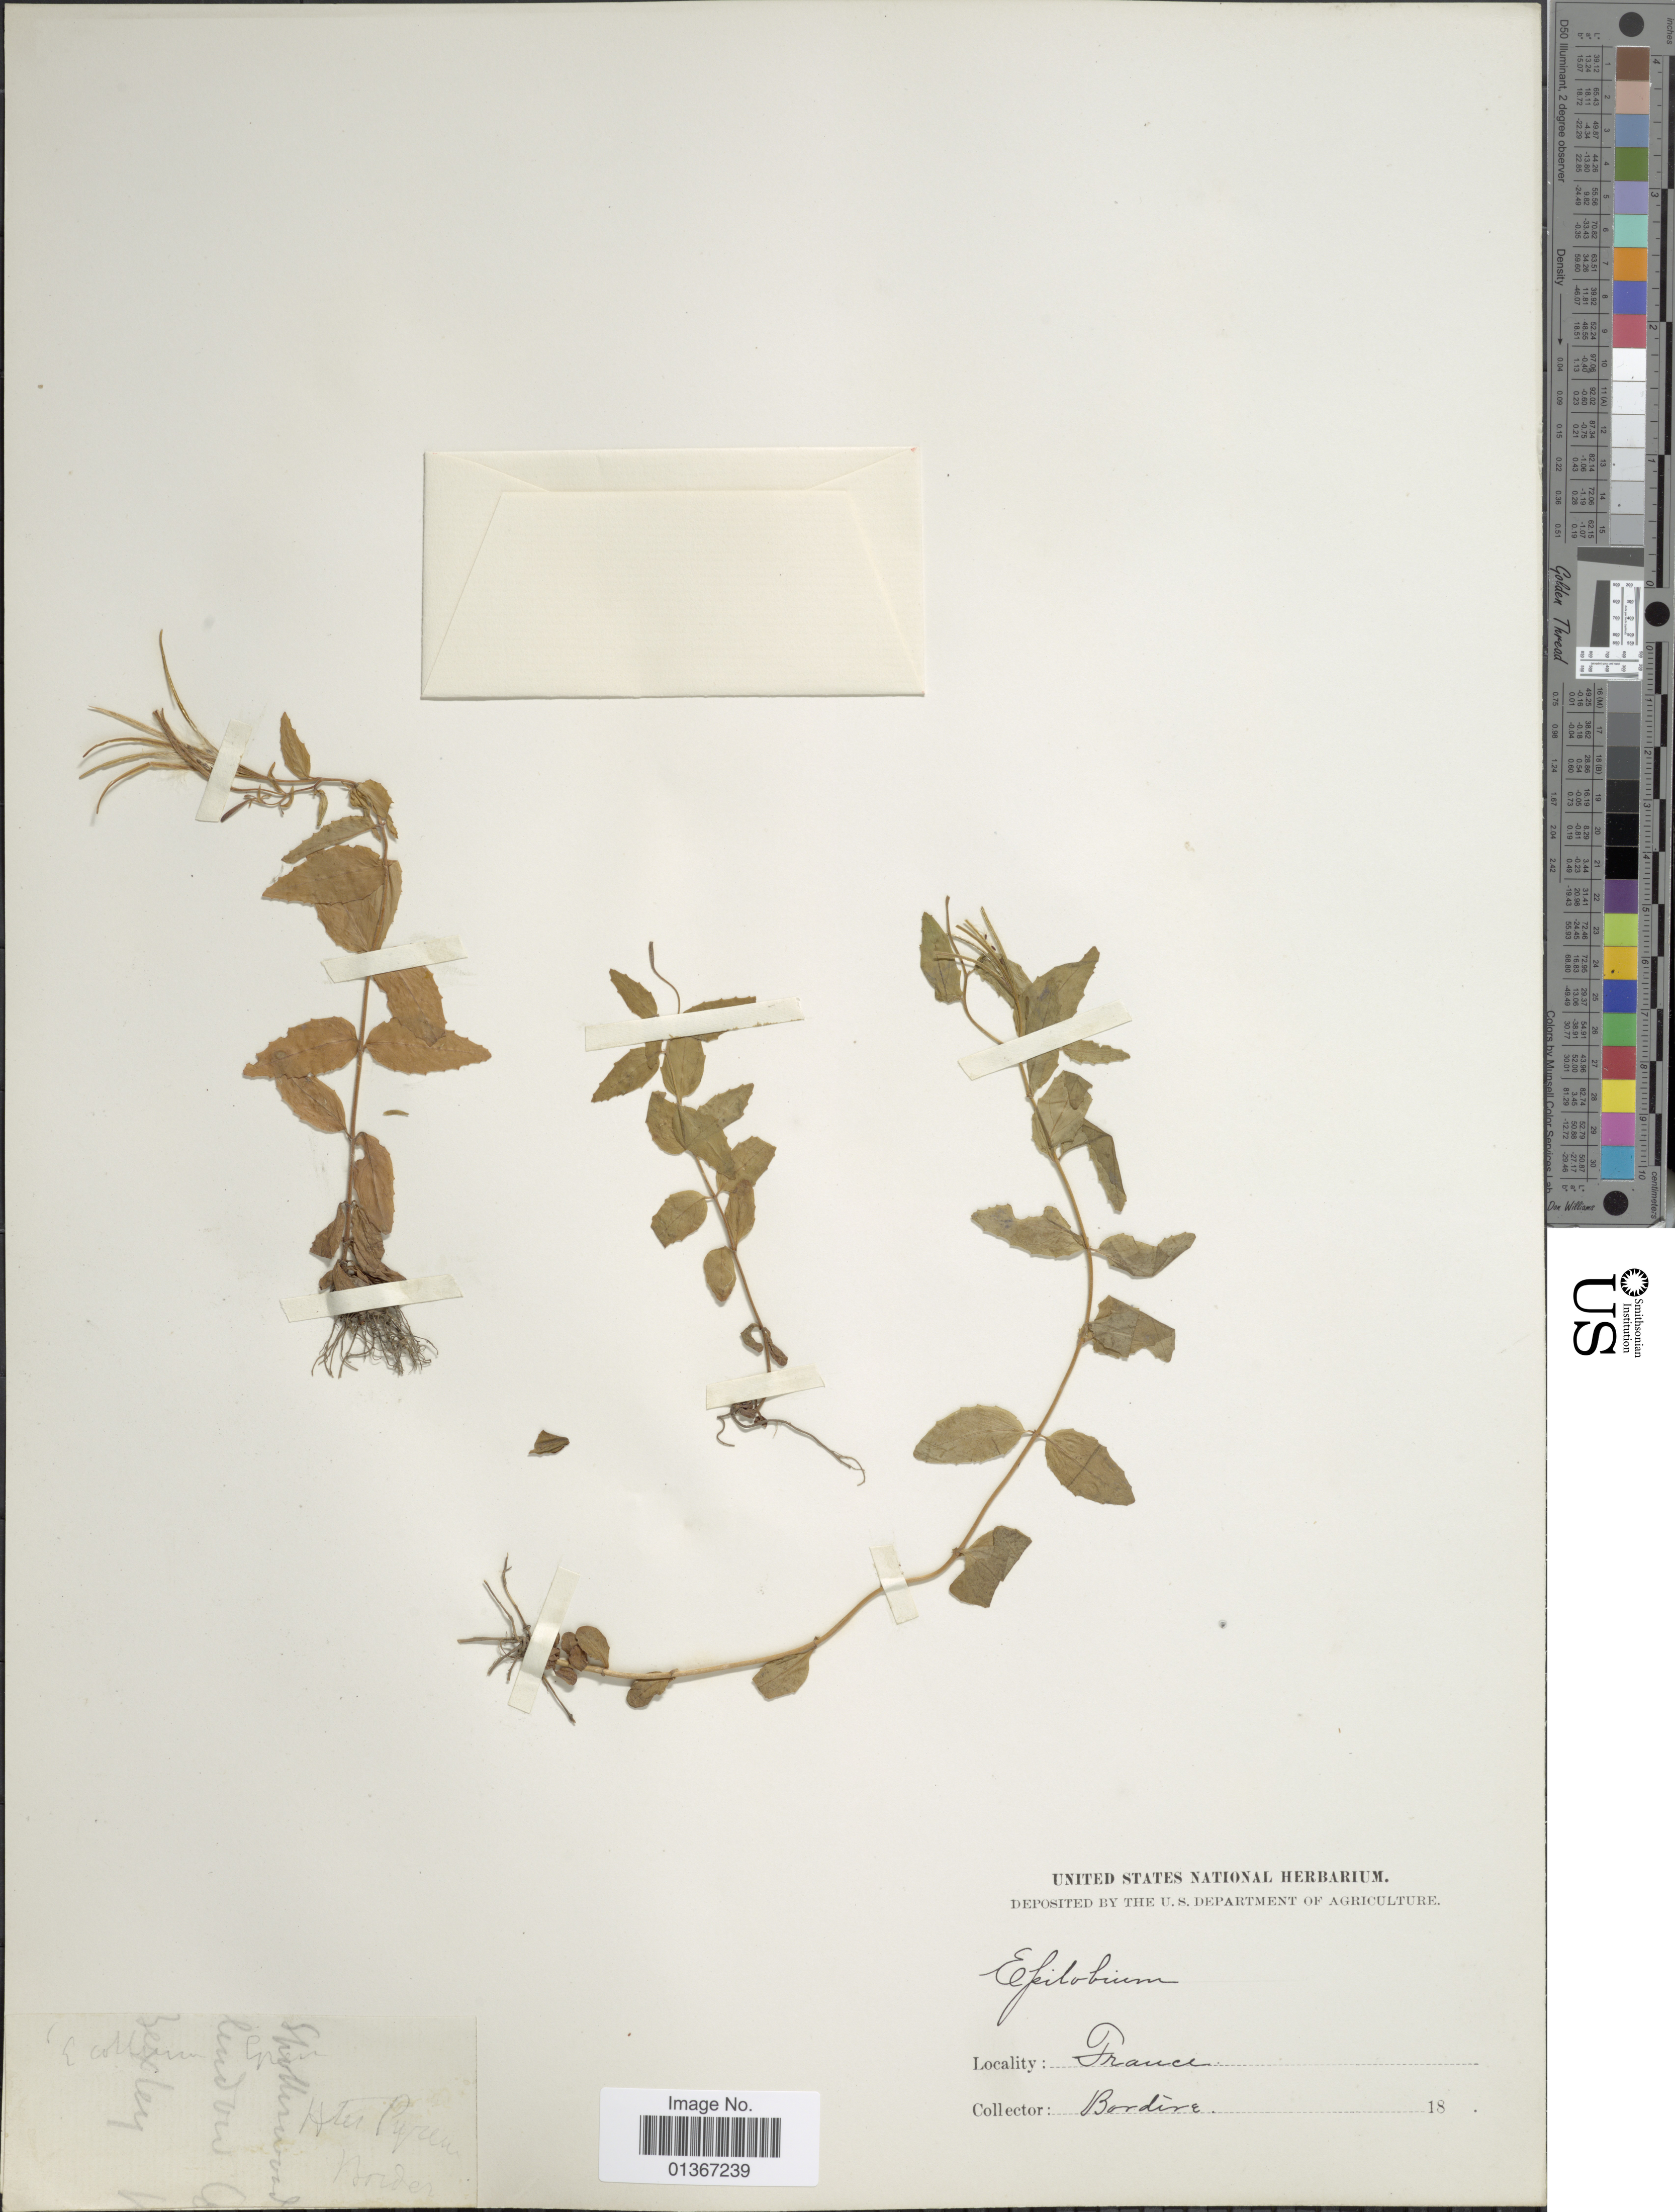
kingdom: Plantae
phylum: Tracheophyta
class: Magnoliopsida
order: Myrtales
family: Onagraceae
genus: Epilobium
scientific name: Epilobium sp.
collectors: -. Bordère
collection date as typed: Transcribed d/m/y: //18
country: France